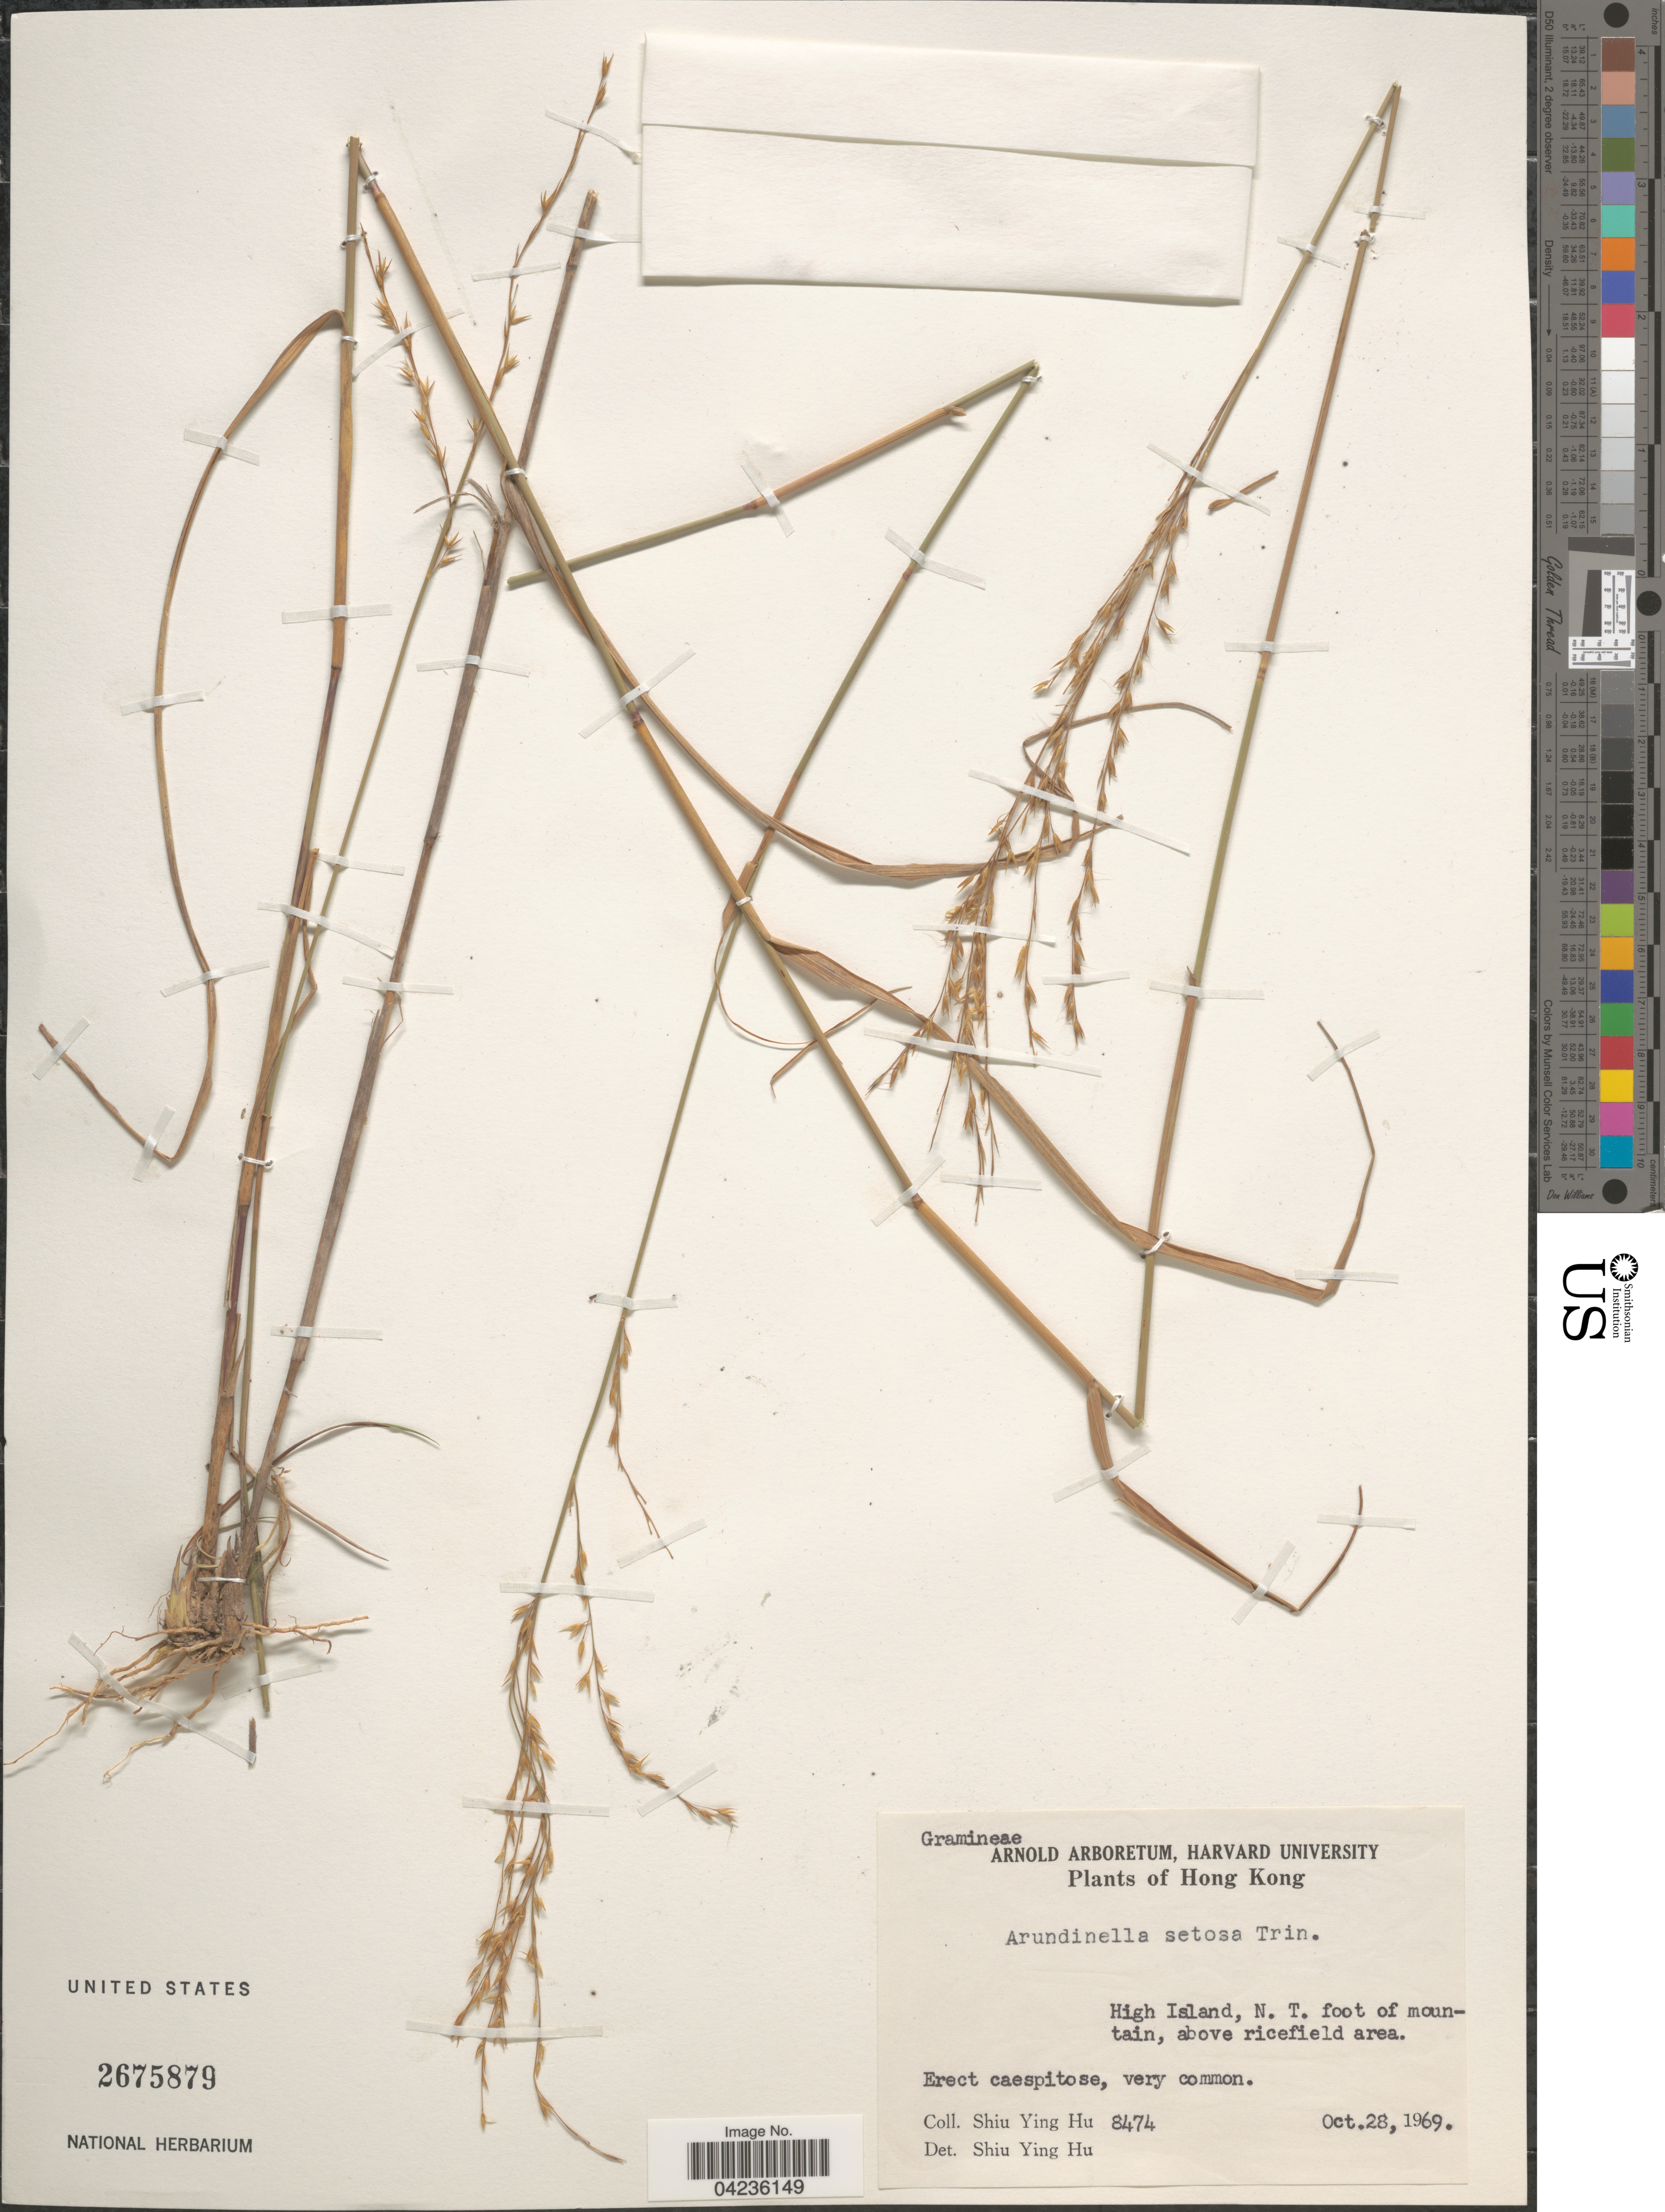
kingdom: Plantae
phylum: Tracheophyta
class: Liliopsida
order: Poales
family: Poaceae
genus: Arundinella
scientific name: Arundinella setosa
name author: Trin.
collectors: S. Y. Hu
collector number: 8474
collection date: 1969-10-28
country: China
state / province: Hong Kong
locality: High Island, N. T. foot of mountain, above ricefield area.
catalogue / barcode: US 2675879